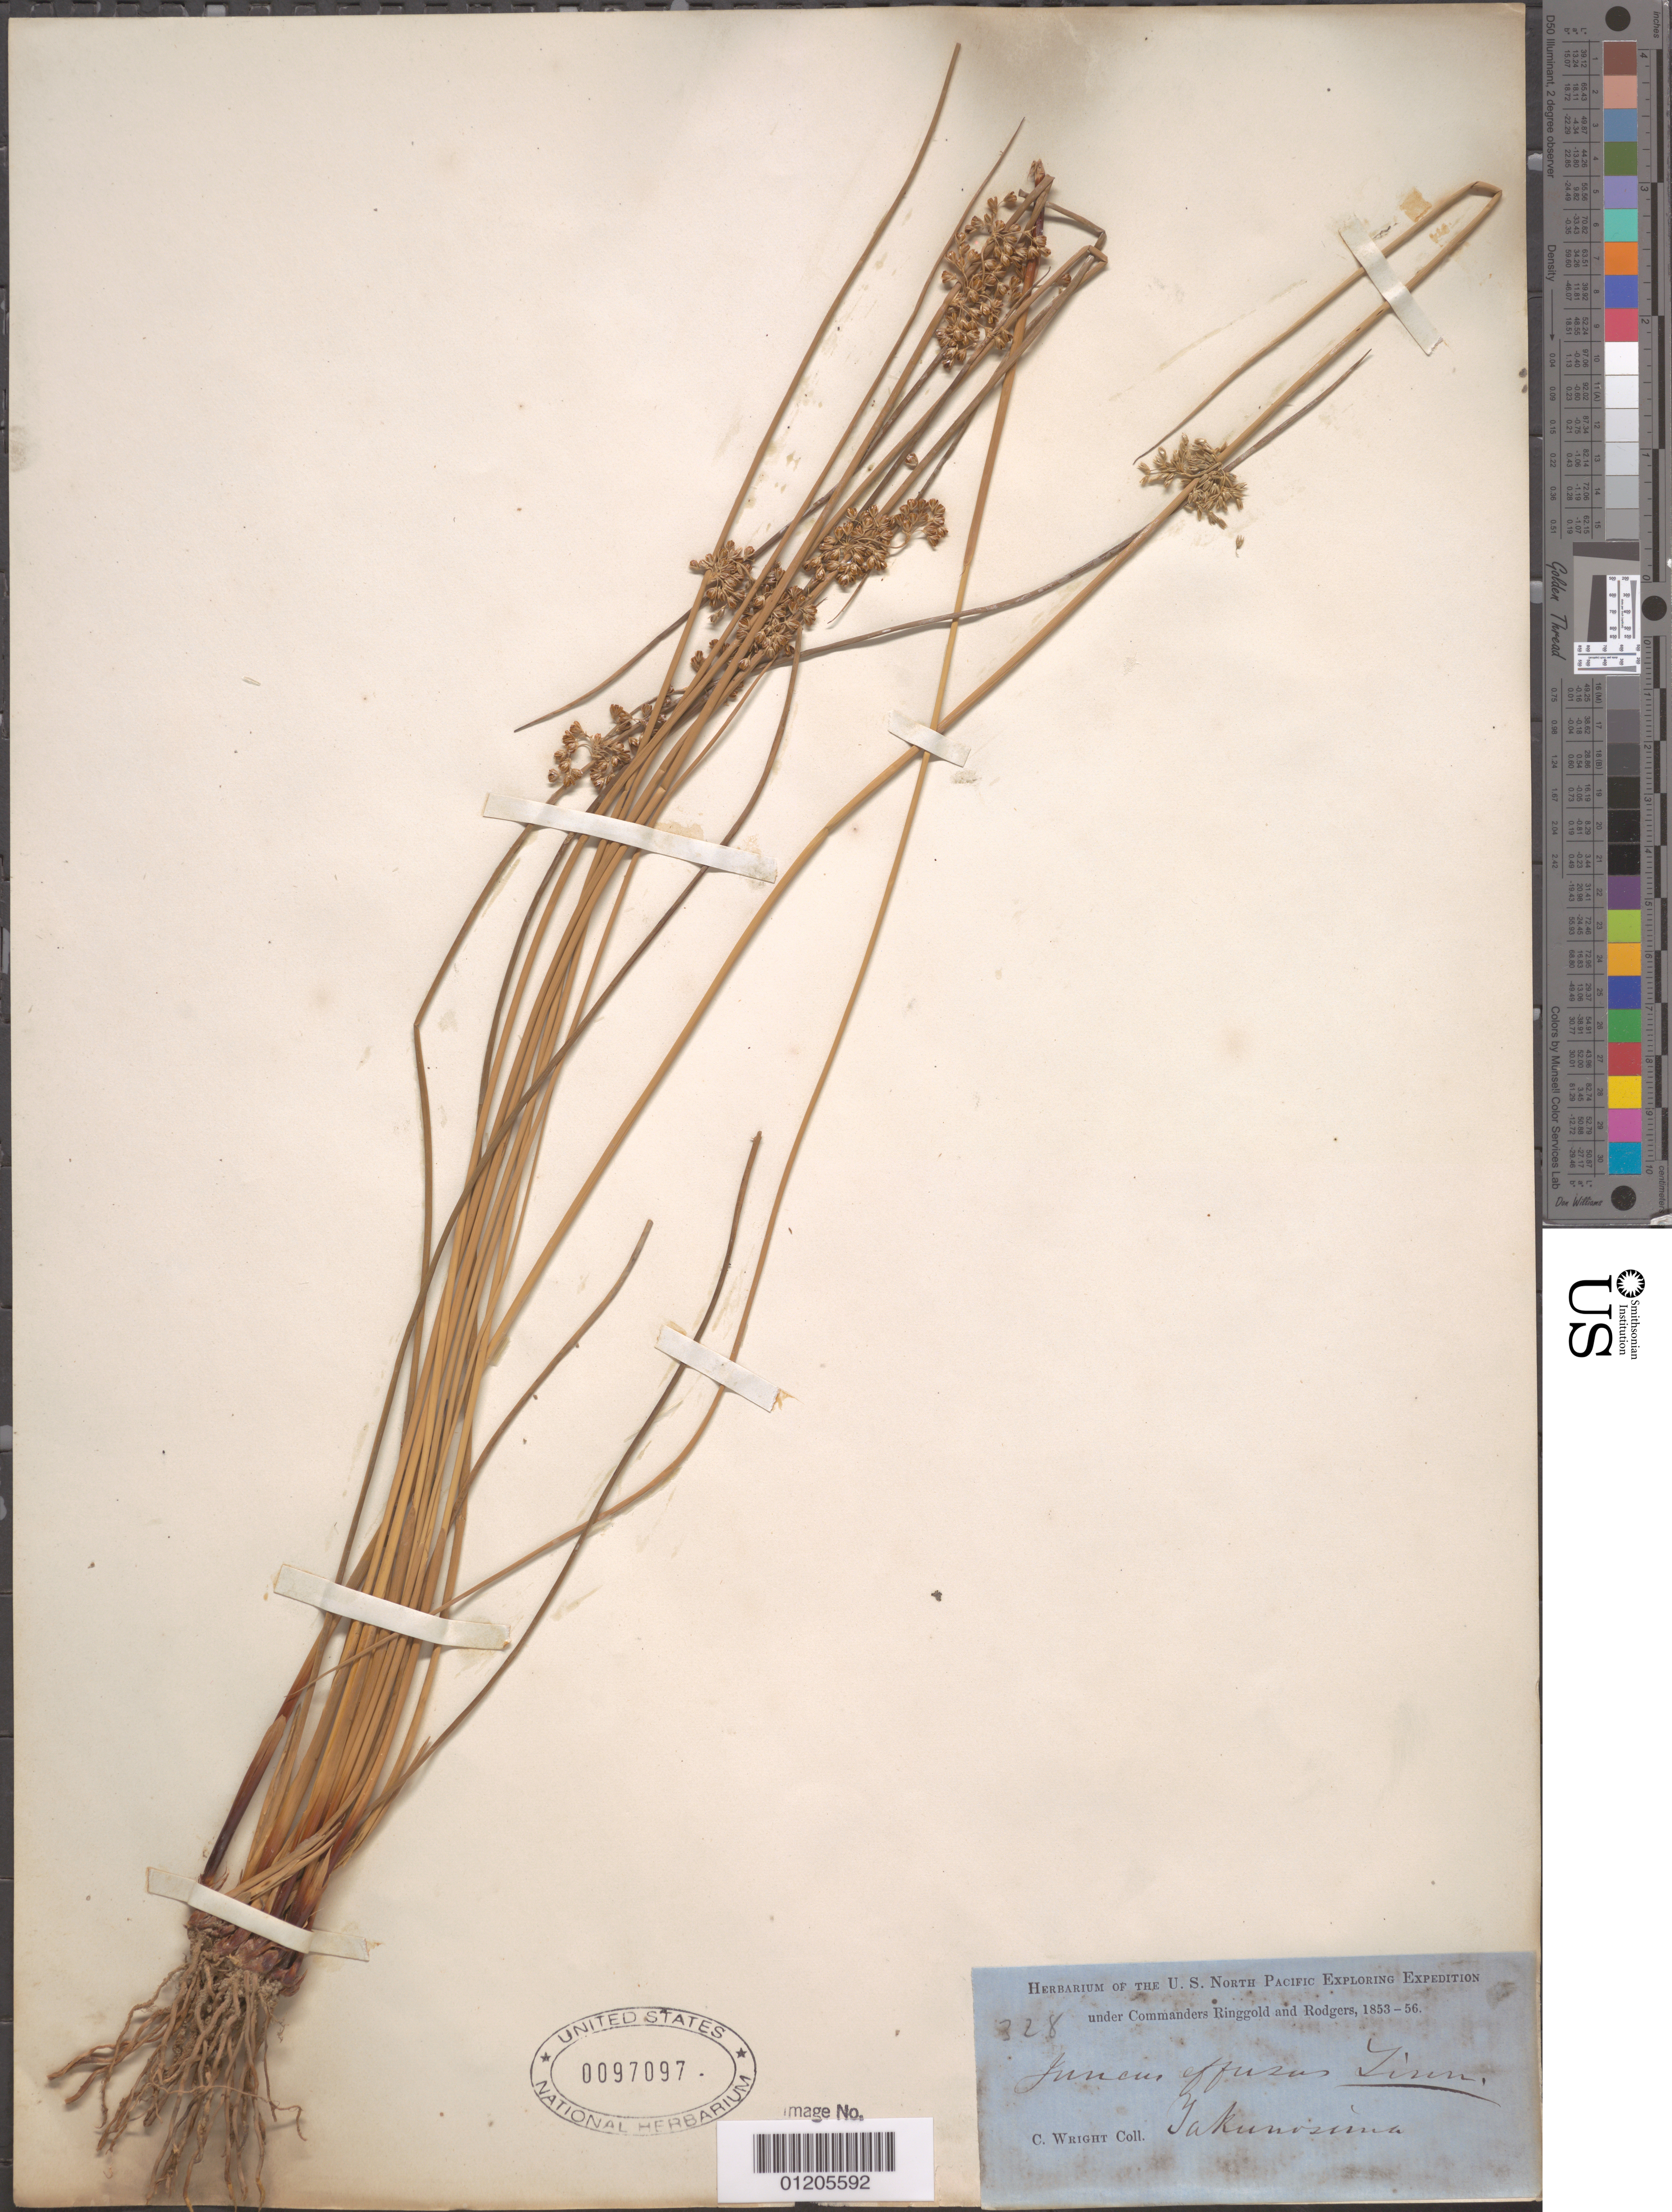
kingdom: Plantae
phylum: Tracheophyta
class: Liliopsida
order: Poales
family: Juncaceae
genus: Juncus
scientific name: Juncus effusus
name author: L.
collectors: C. Wright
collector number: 328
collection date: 1853/1856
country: South Korea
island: Takeshima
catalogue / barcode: US 97097